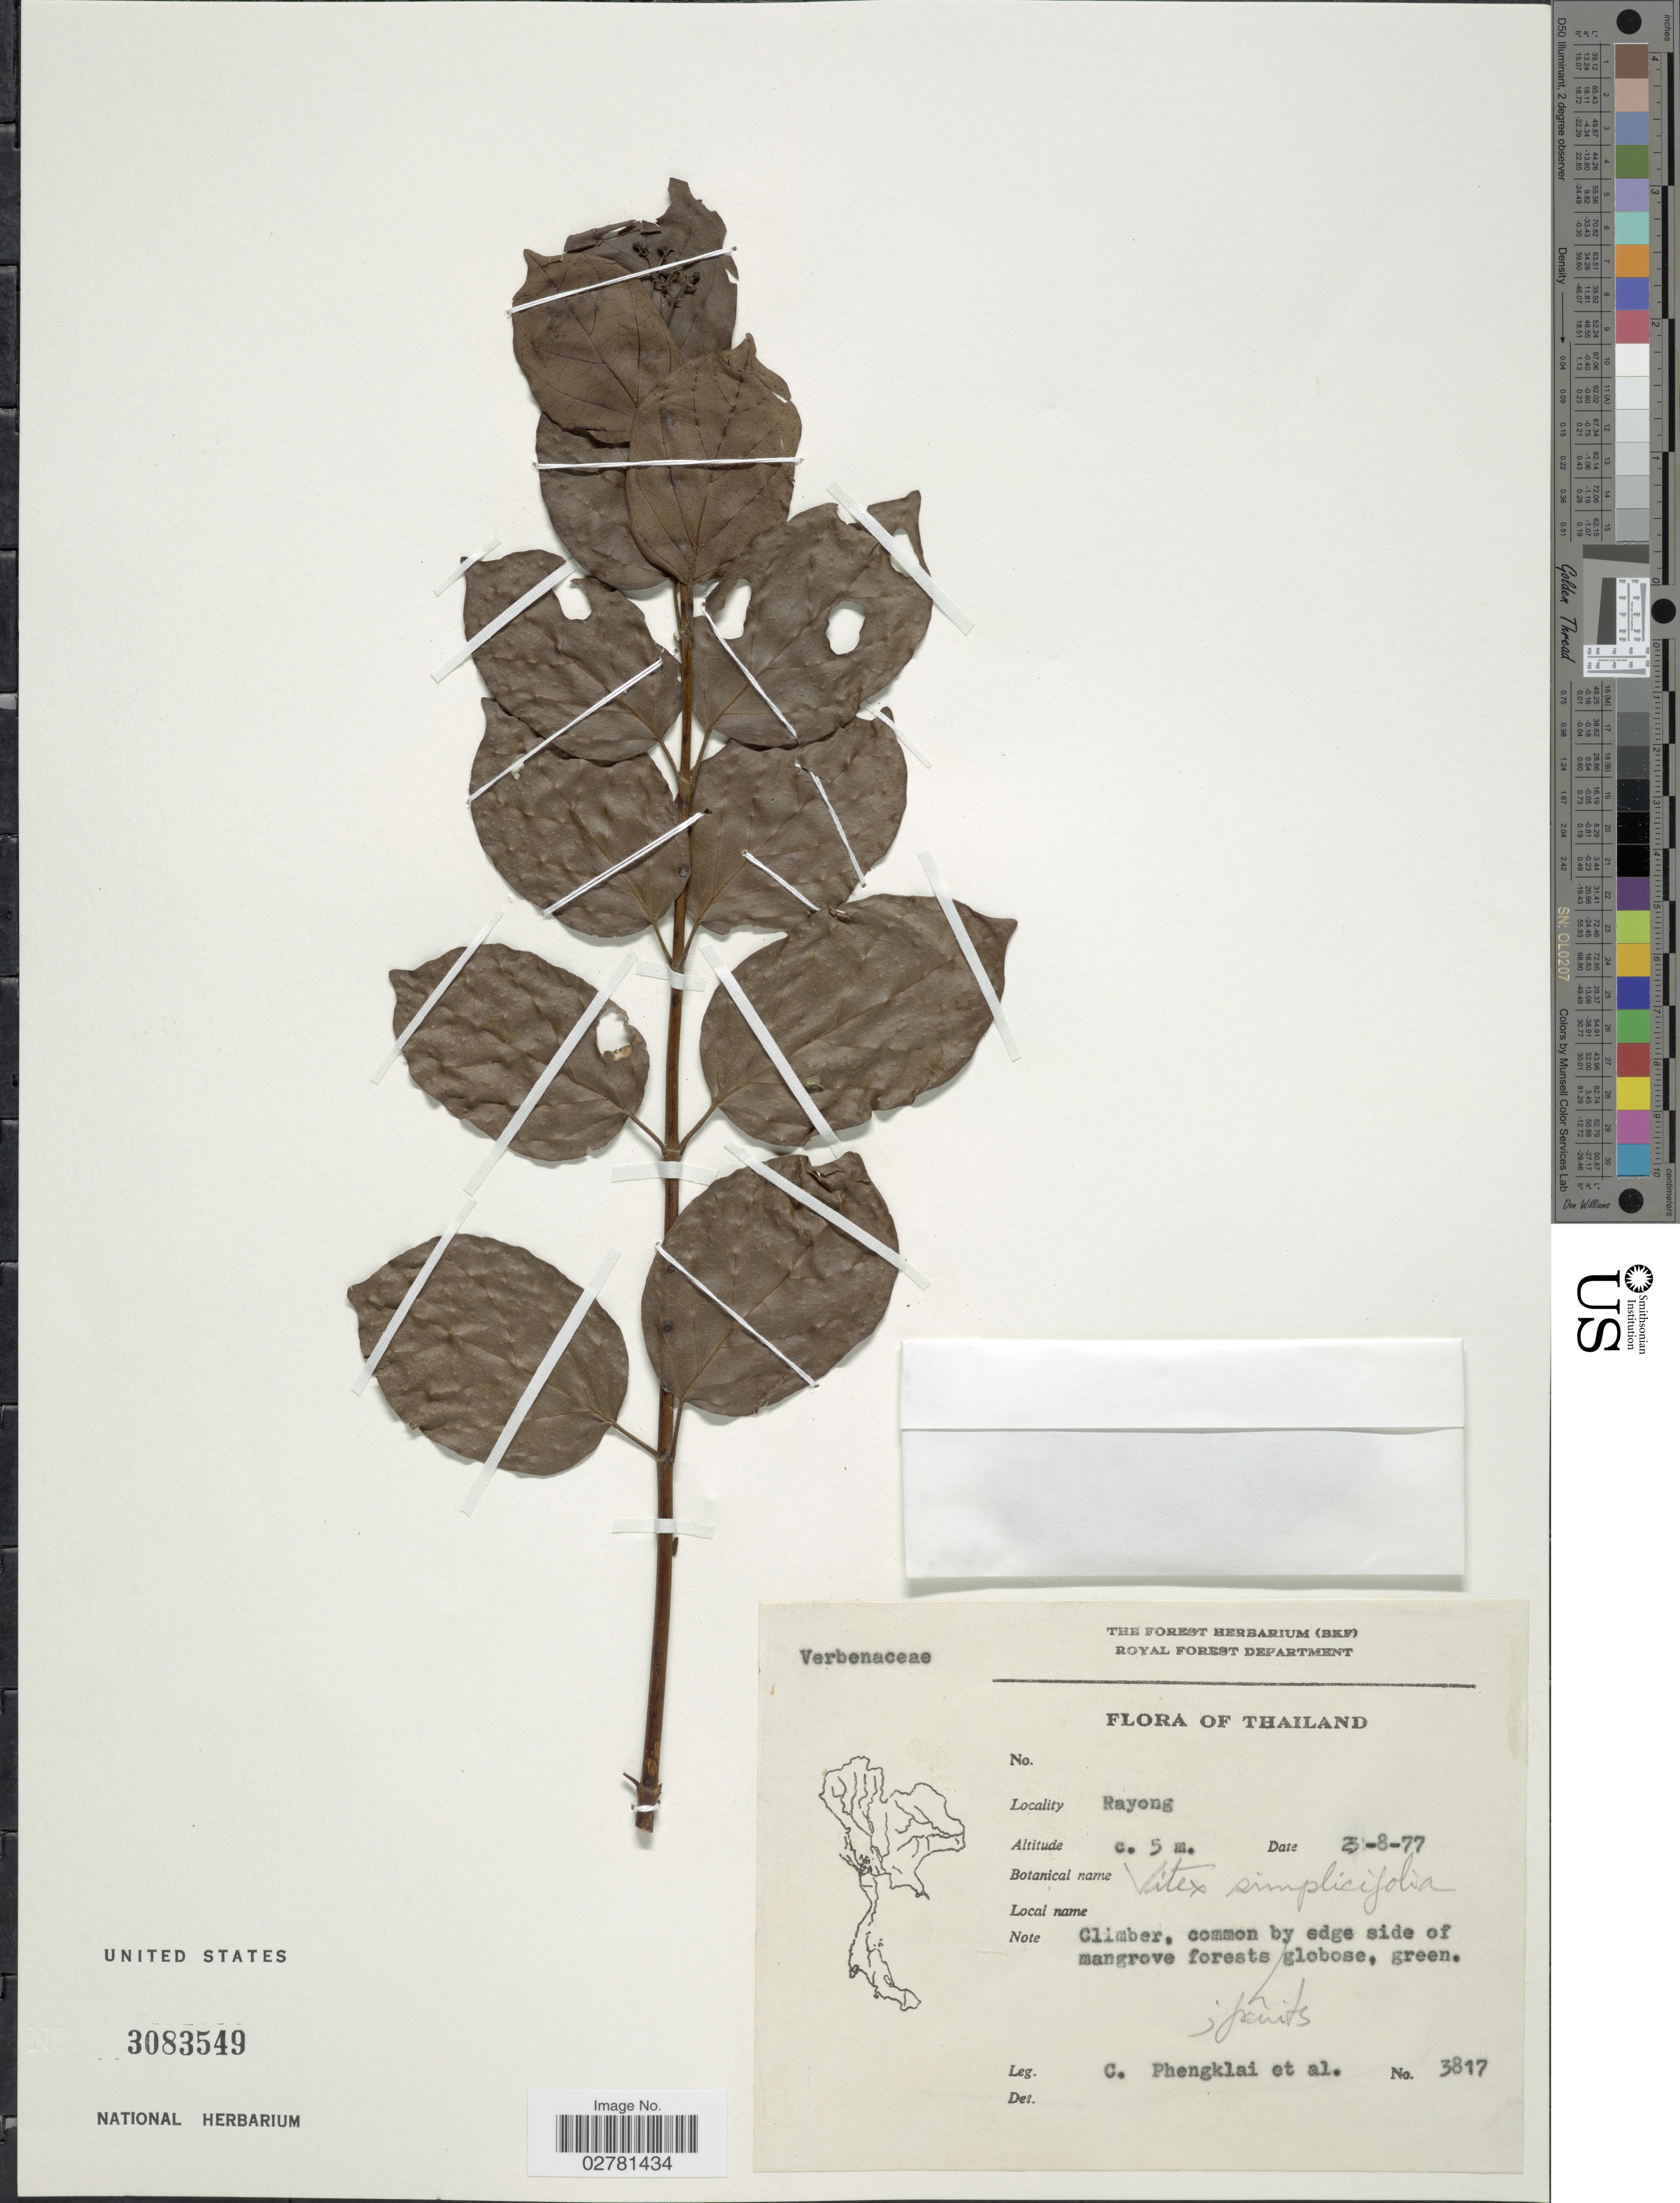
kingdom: Plantae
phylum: Tracheophyta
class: Magnoliopsida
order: Lamiales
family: Lamiaceae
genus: Vitex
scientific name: Vitex simplicifolia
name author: Oliv.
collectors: C. Phengklai & et al.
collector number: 3817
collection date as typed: Transcribed d/m/y: 23/8/77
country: Thailand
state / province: Rayong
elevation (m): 5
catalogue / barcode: US 3083549